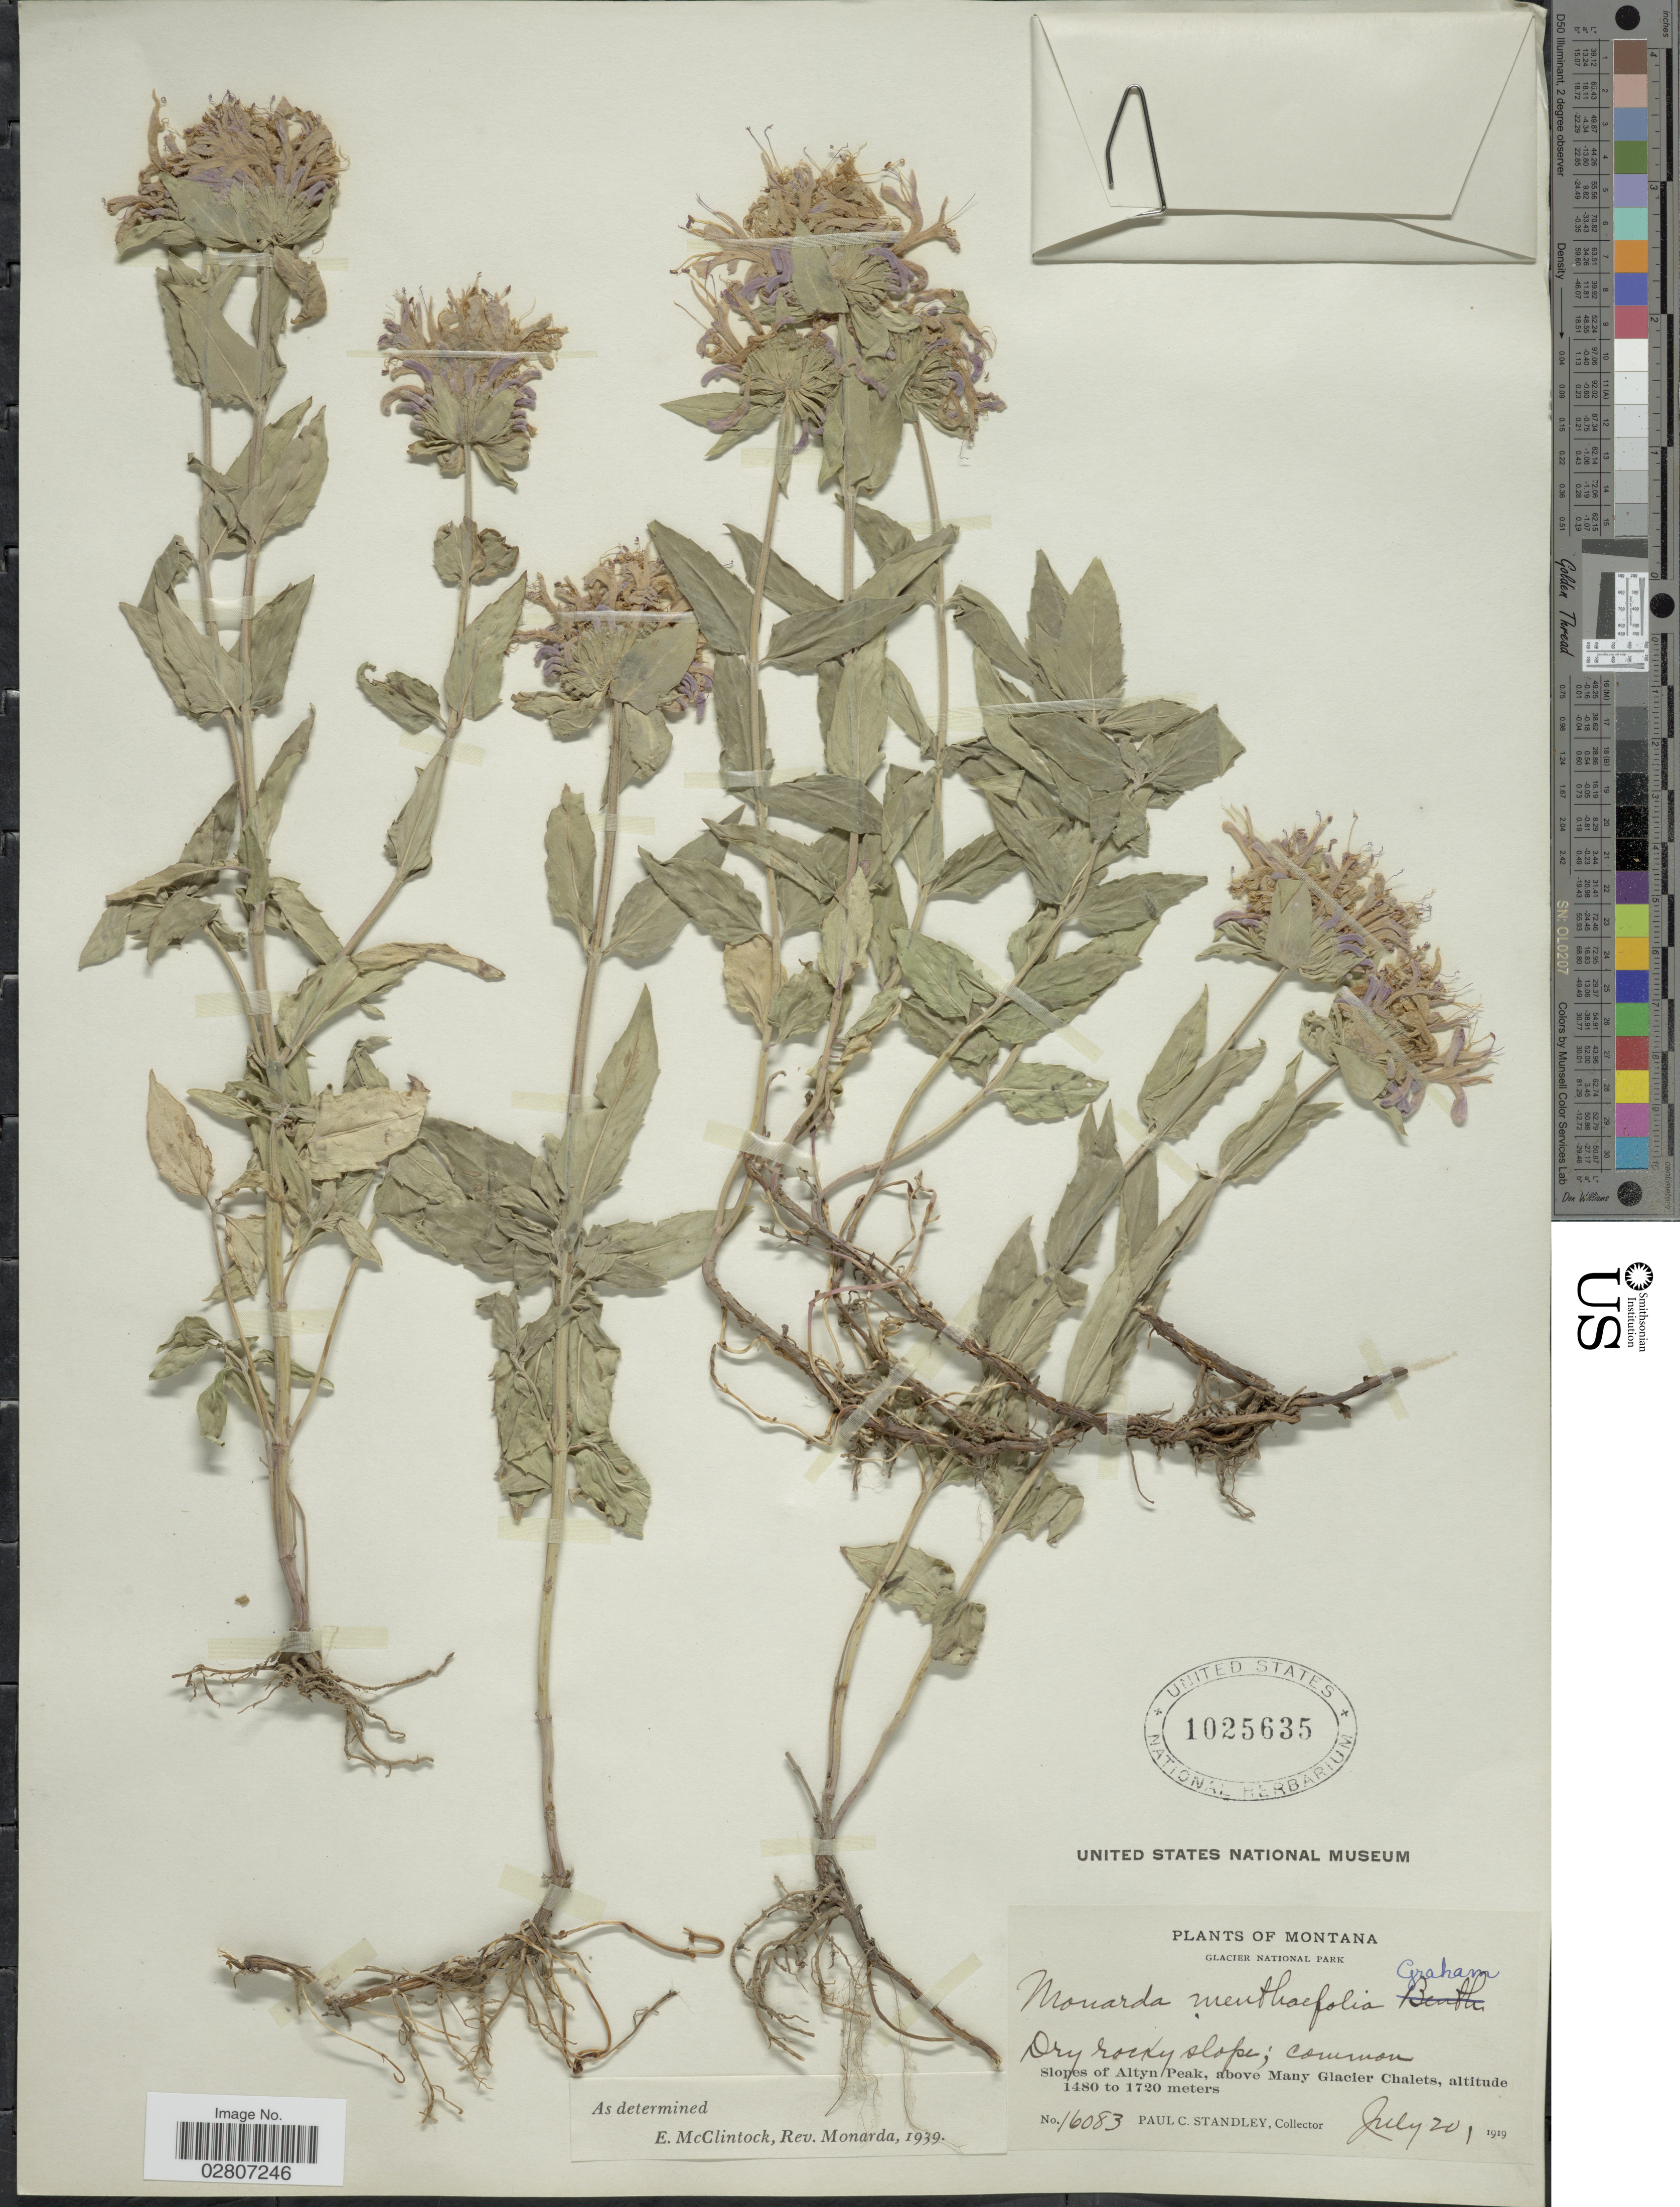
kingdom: Plantae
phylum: Tracheophyta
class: Magnoliopsida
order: Lamiales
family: Lamiaceae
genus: Monarda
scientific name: Monarda fistulosa var. menthifolia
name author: (Graham) Fernald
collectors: P. C. Standley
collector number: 16083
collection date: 1919-07-20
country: United States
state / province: Montana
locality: Glacier National Park. Slopes of Altyn Peak, above Many Glacier Chalets.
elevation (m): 1480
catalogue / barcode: US 1025635